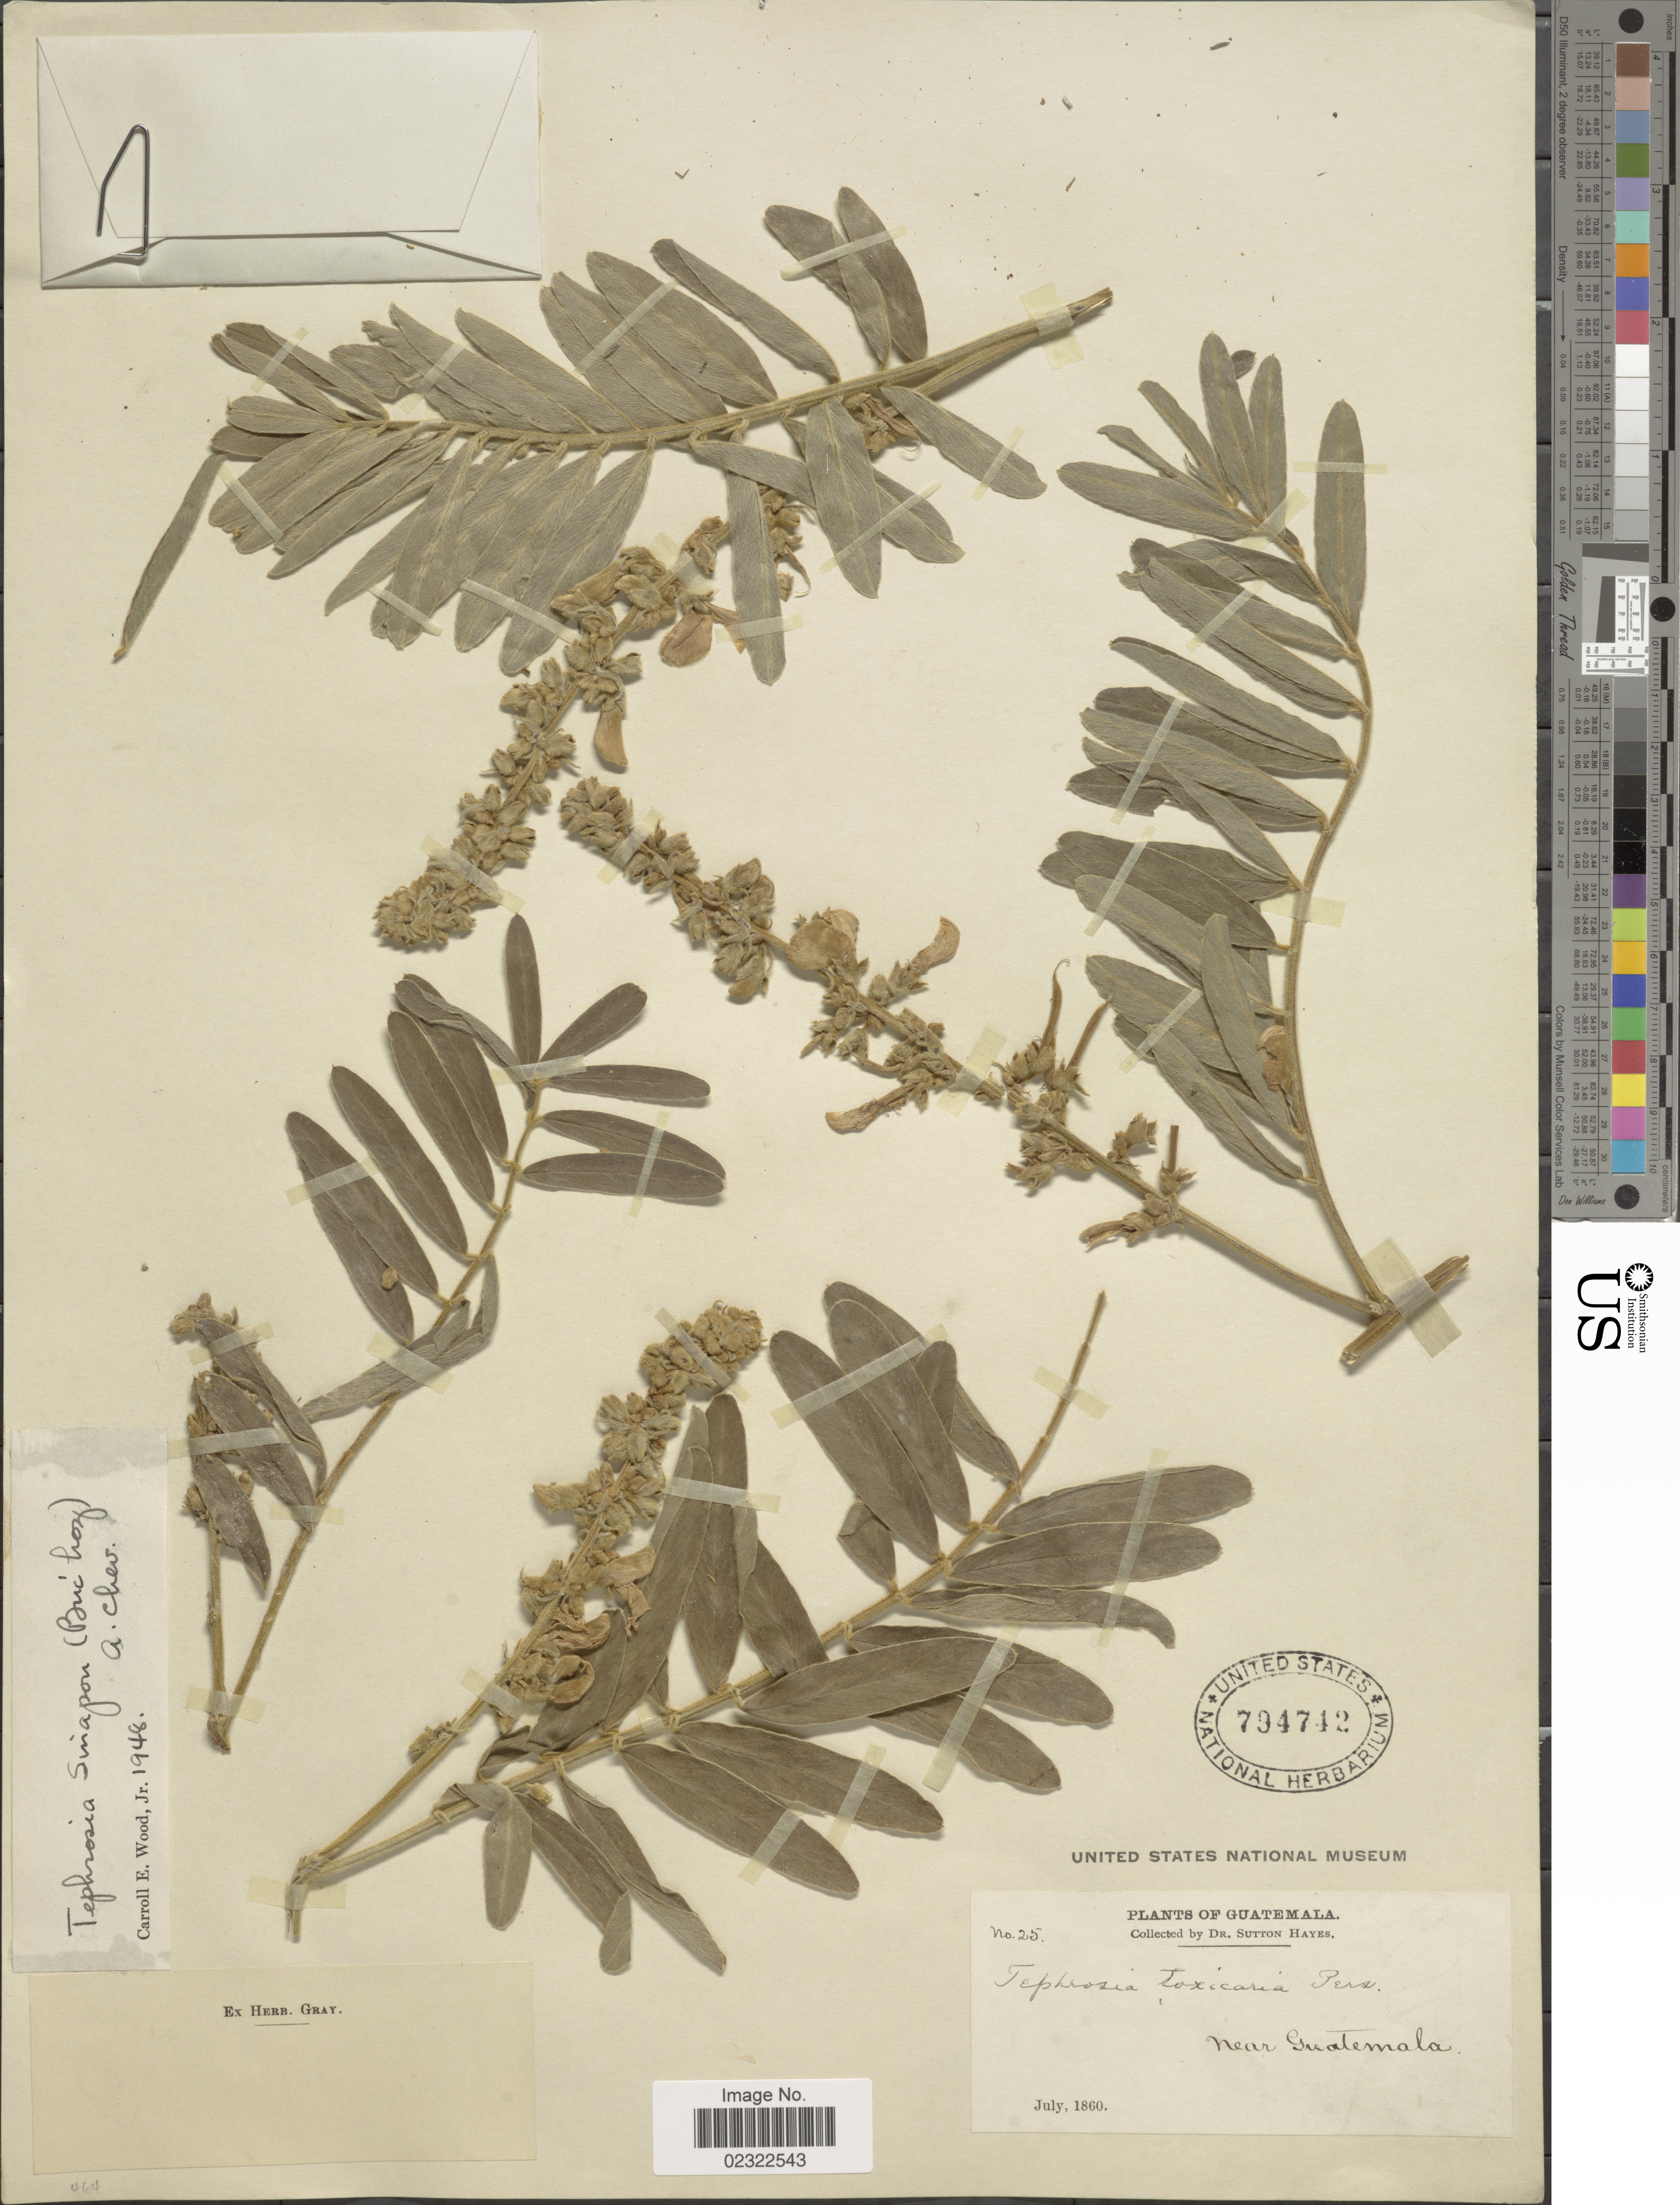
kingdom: Plantae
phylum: Tracheophyta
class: Magnoliopsida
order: Fabales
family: Fabaceae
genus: Tephrosia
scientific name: Tephrosia sinapou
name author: (Buc'hoz) A. Chev.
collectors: S. Hayes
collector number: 25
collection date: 1860-07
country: Guatemala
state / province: Guatemala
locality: Guatemala, Near Guatemala.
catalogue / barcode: US 794742